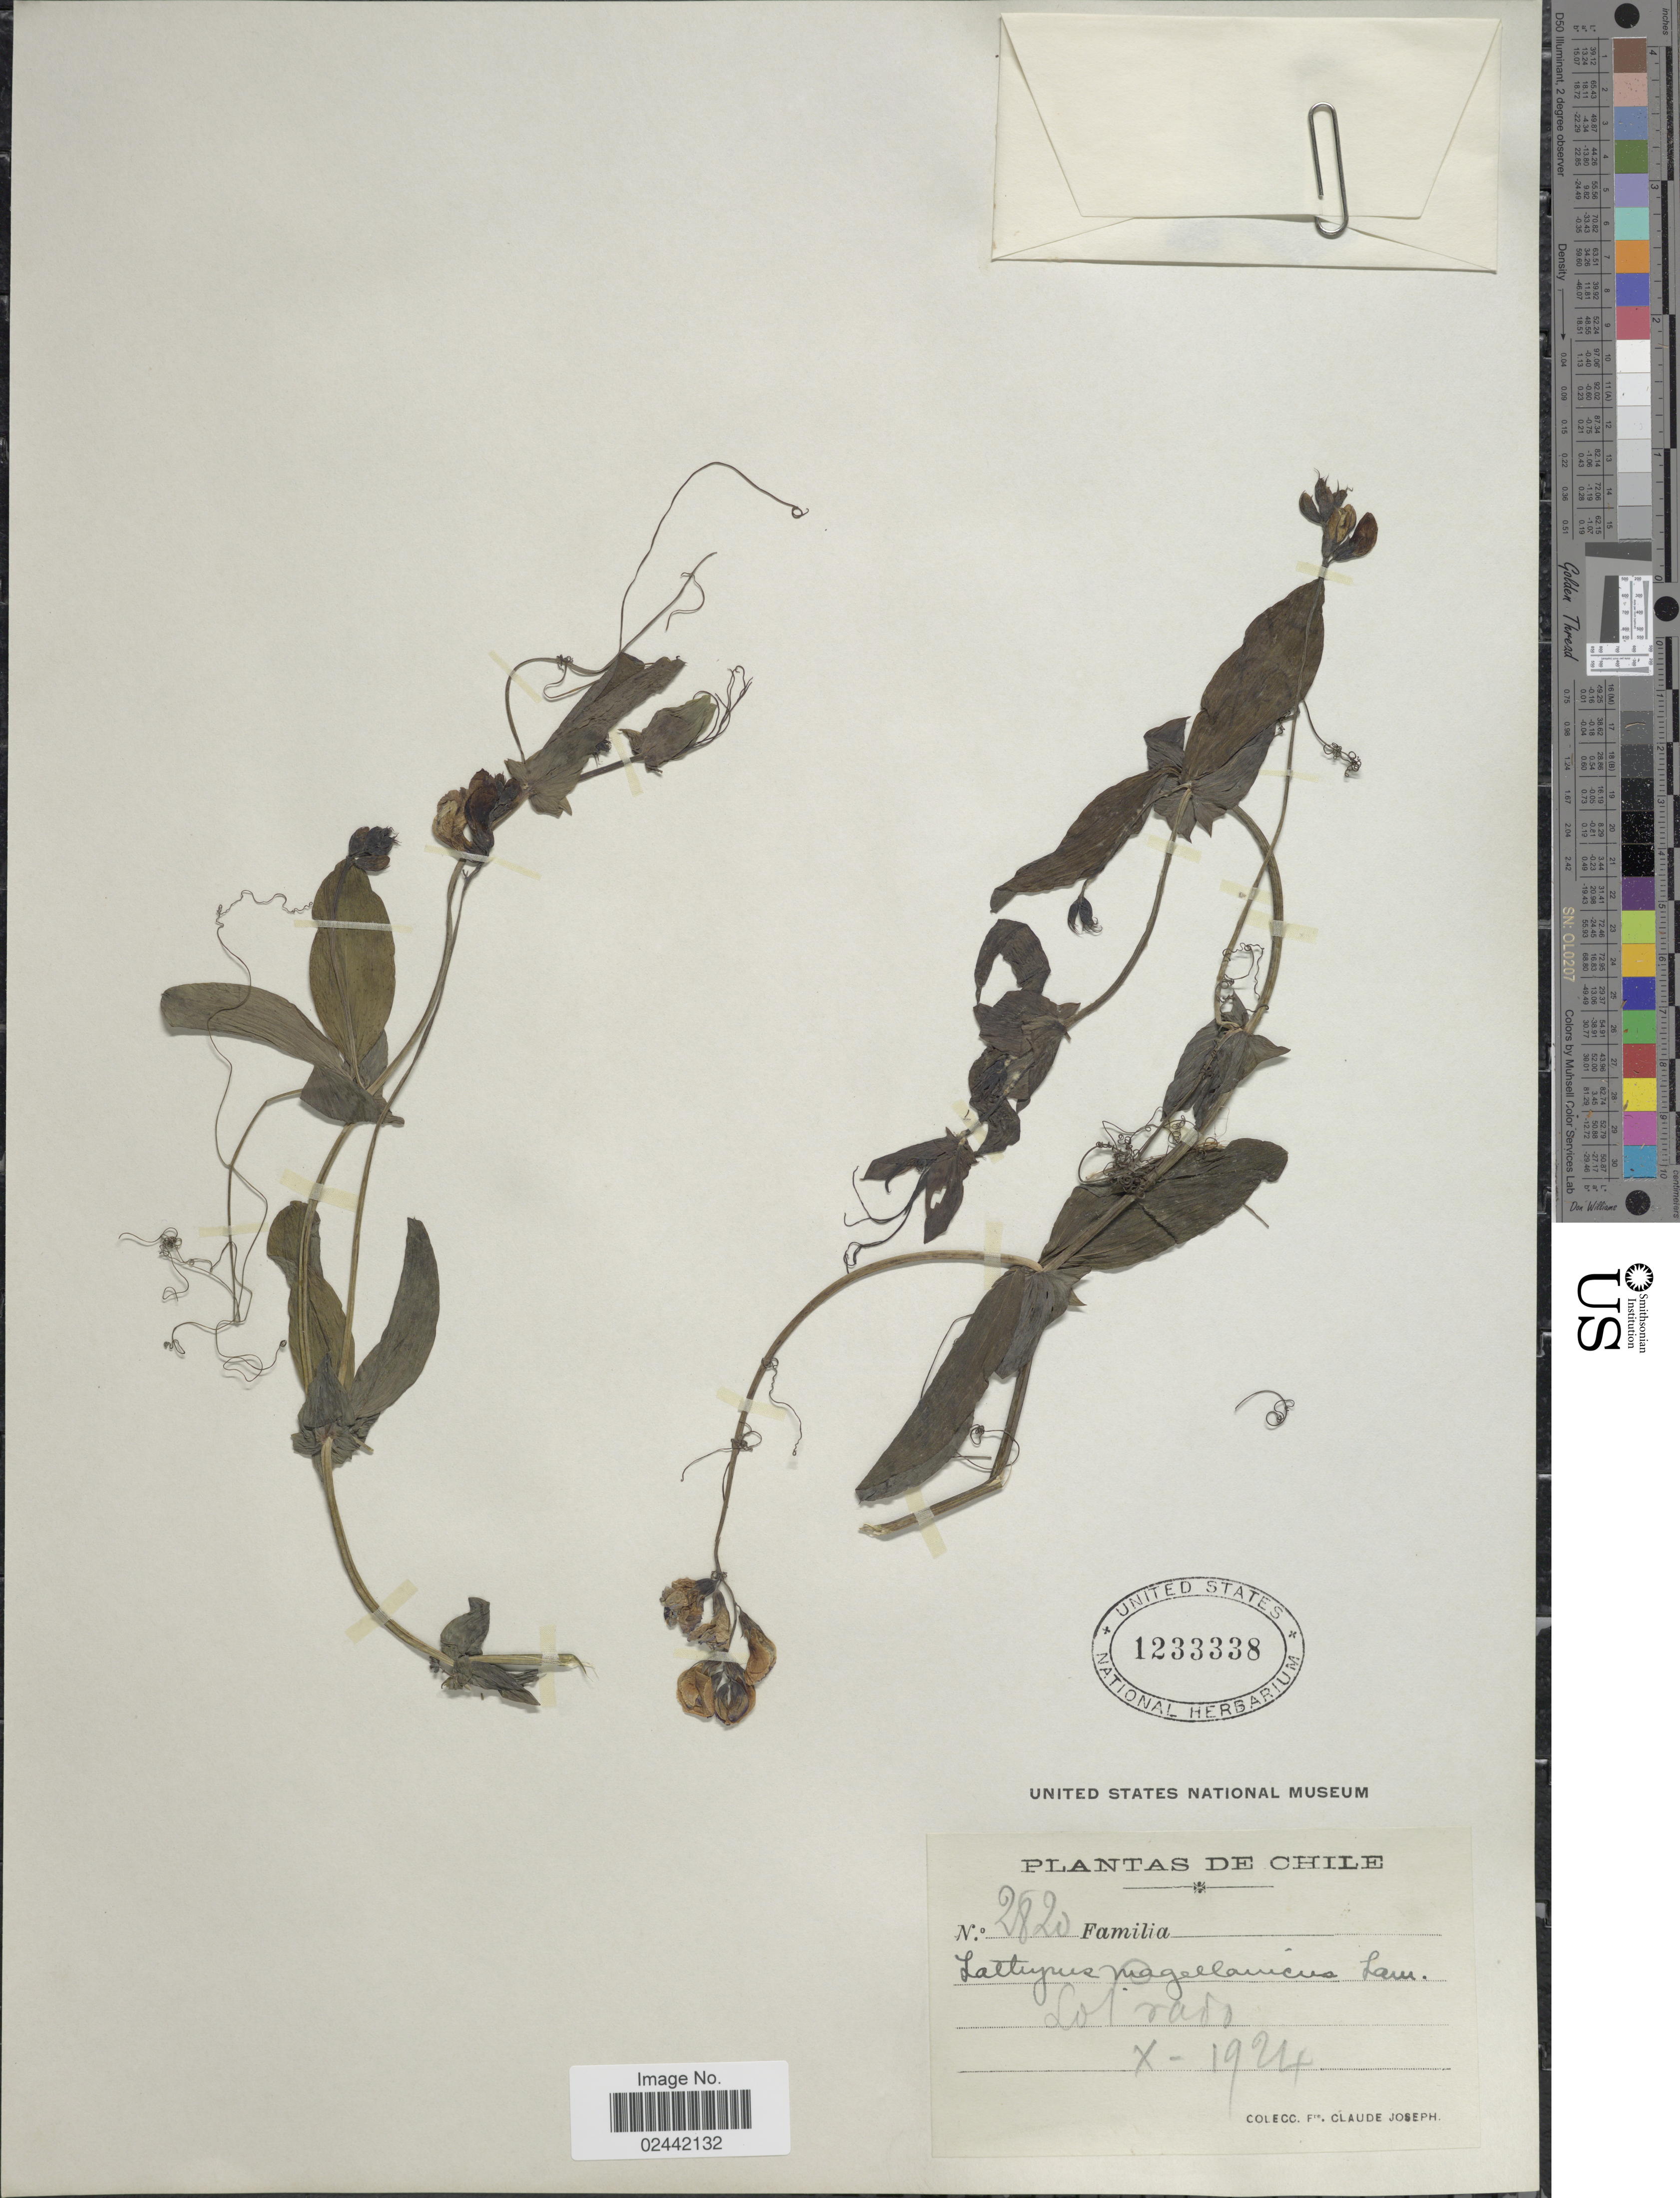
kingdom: Plantae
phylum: Tracheophyta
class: Magnoliopsida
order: Fabales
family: Fabaceae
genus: Lathyrus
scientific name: Lathyrus magellanicus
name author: Lam.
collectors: Bro. Claude-Joseph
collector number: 2820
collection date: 1924-10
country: Chile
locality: Lo Prado.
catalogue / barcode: US 1233338